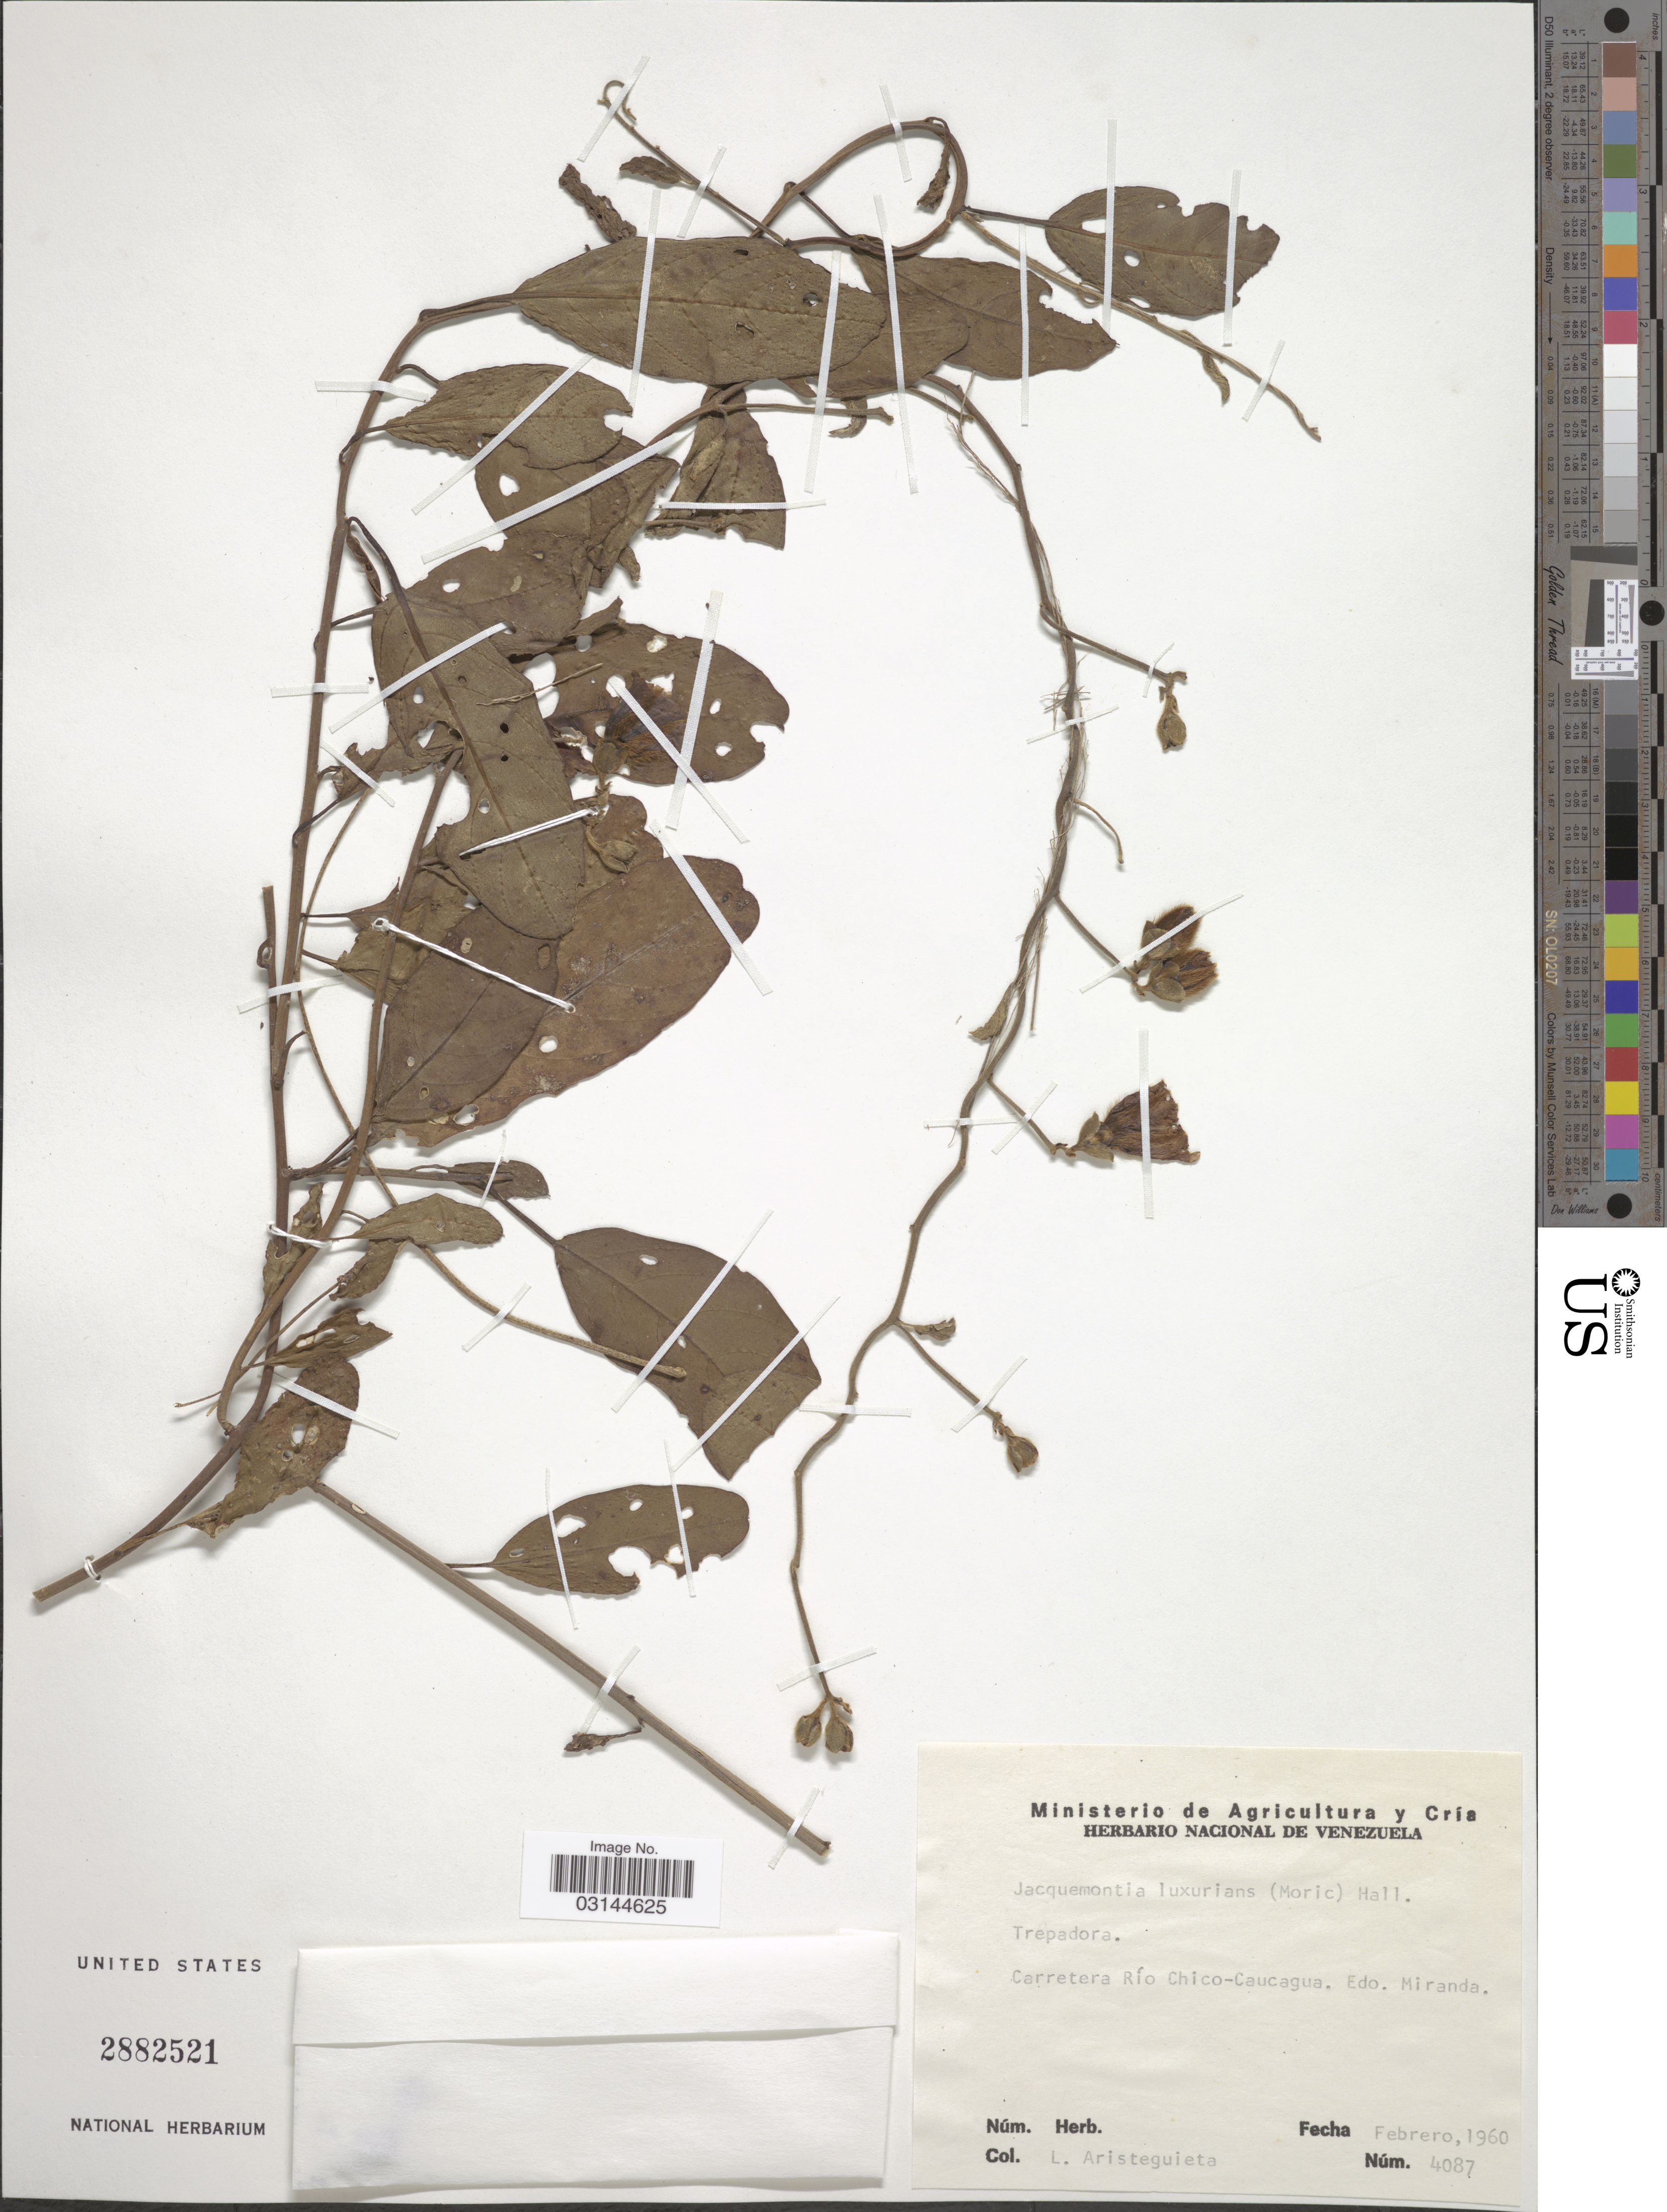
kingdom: Plantae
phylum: Tracheophyta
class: Magnoliopsida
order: Solanales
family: Convolvulaceae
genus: Aniseia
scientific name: Aniseia luxurians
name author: (Moric.) Athiê-Souza & Buril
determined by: Strong, Mark T., (BOT), Smithsonian Institution - National Museum of Natural History (UNITED STATES)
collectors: L. Aristeguieta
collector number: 4087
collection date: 1960-02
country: Venezuela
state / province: Miranda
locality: Carretera Río Chico-Caucagua.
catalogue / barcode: US 2882521